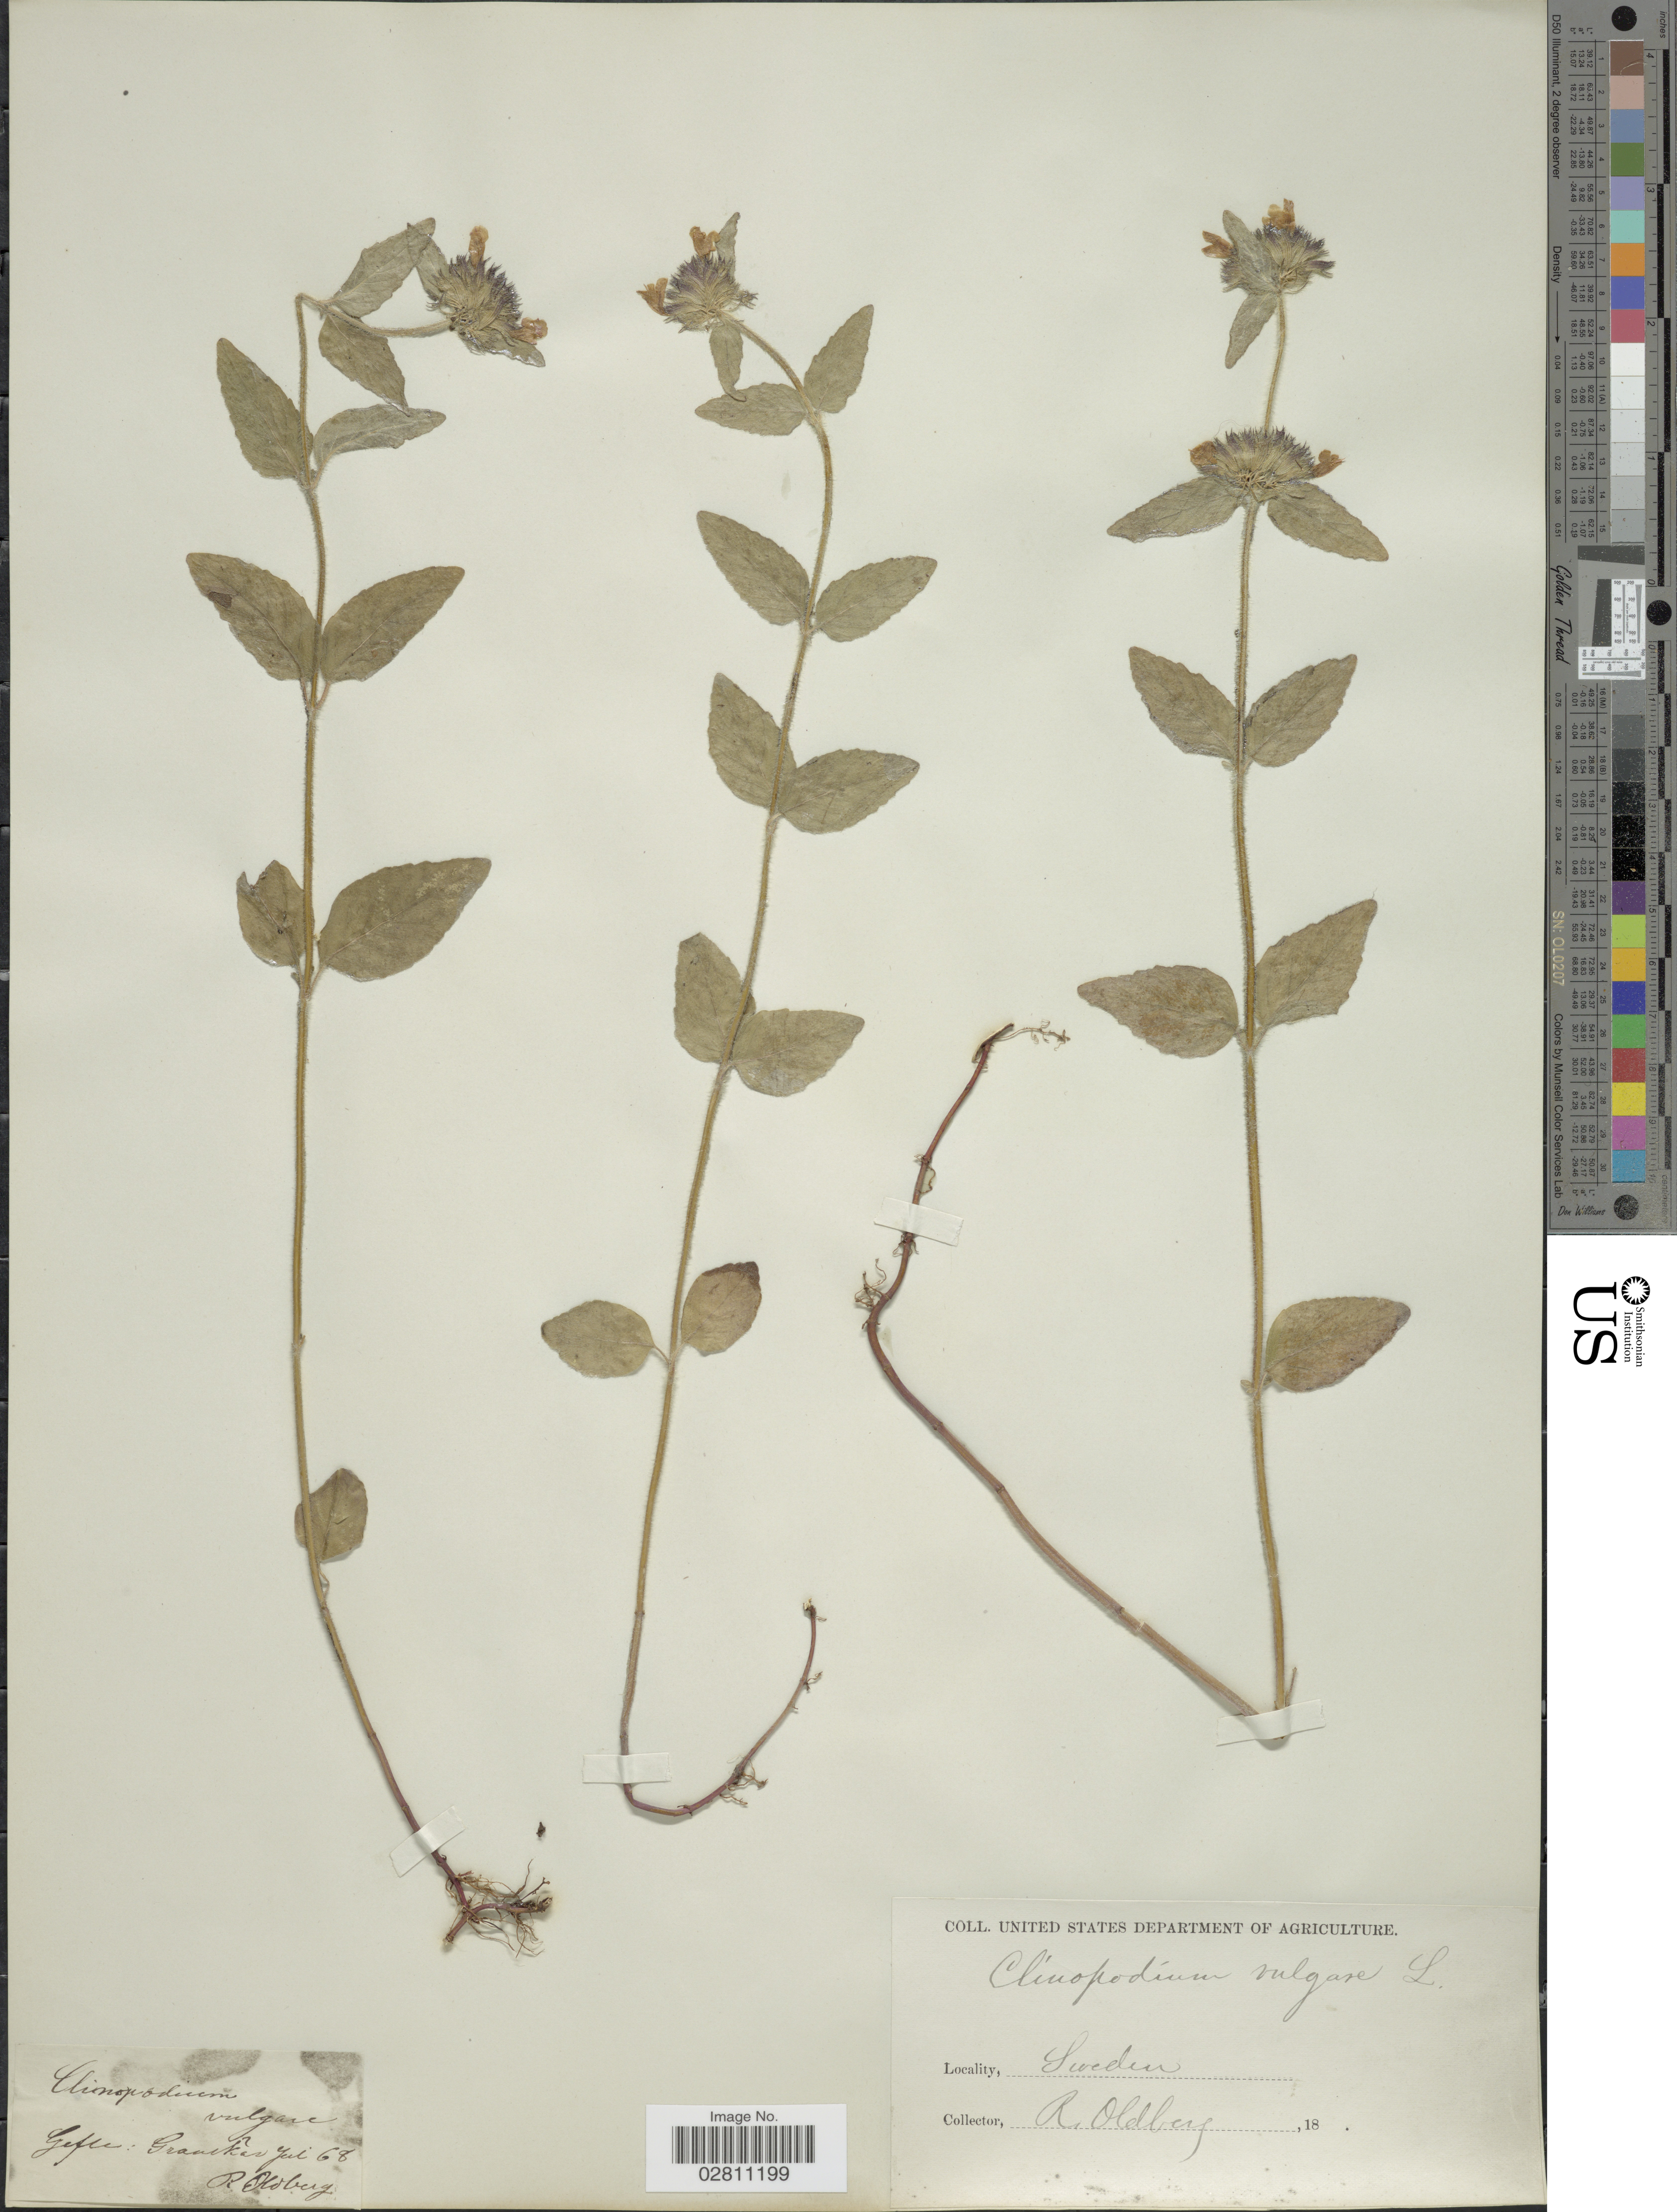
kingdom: Plantae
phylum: Tracheophyta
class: Magnoliopsida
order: Lamiales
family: Lamiaceae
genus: Clinopodium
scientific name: Clinopodium vulgare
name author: L.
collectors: R. Oldberg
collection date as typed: Transcribed d/m/y: /7/68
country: Sweden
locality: Gefle: Granskãr.